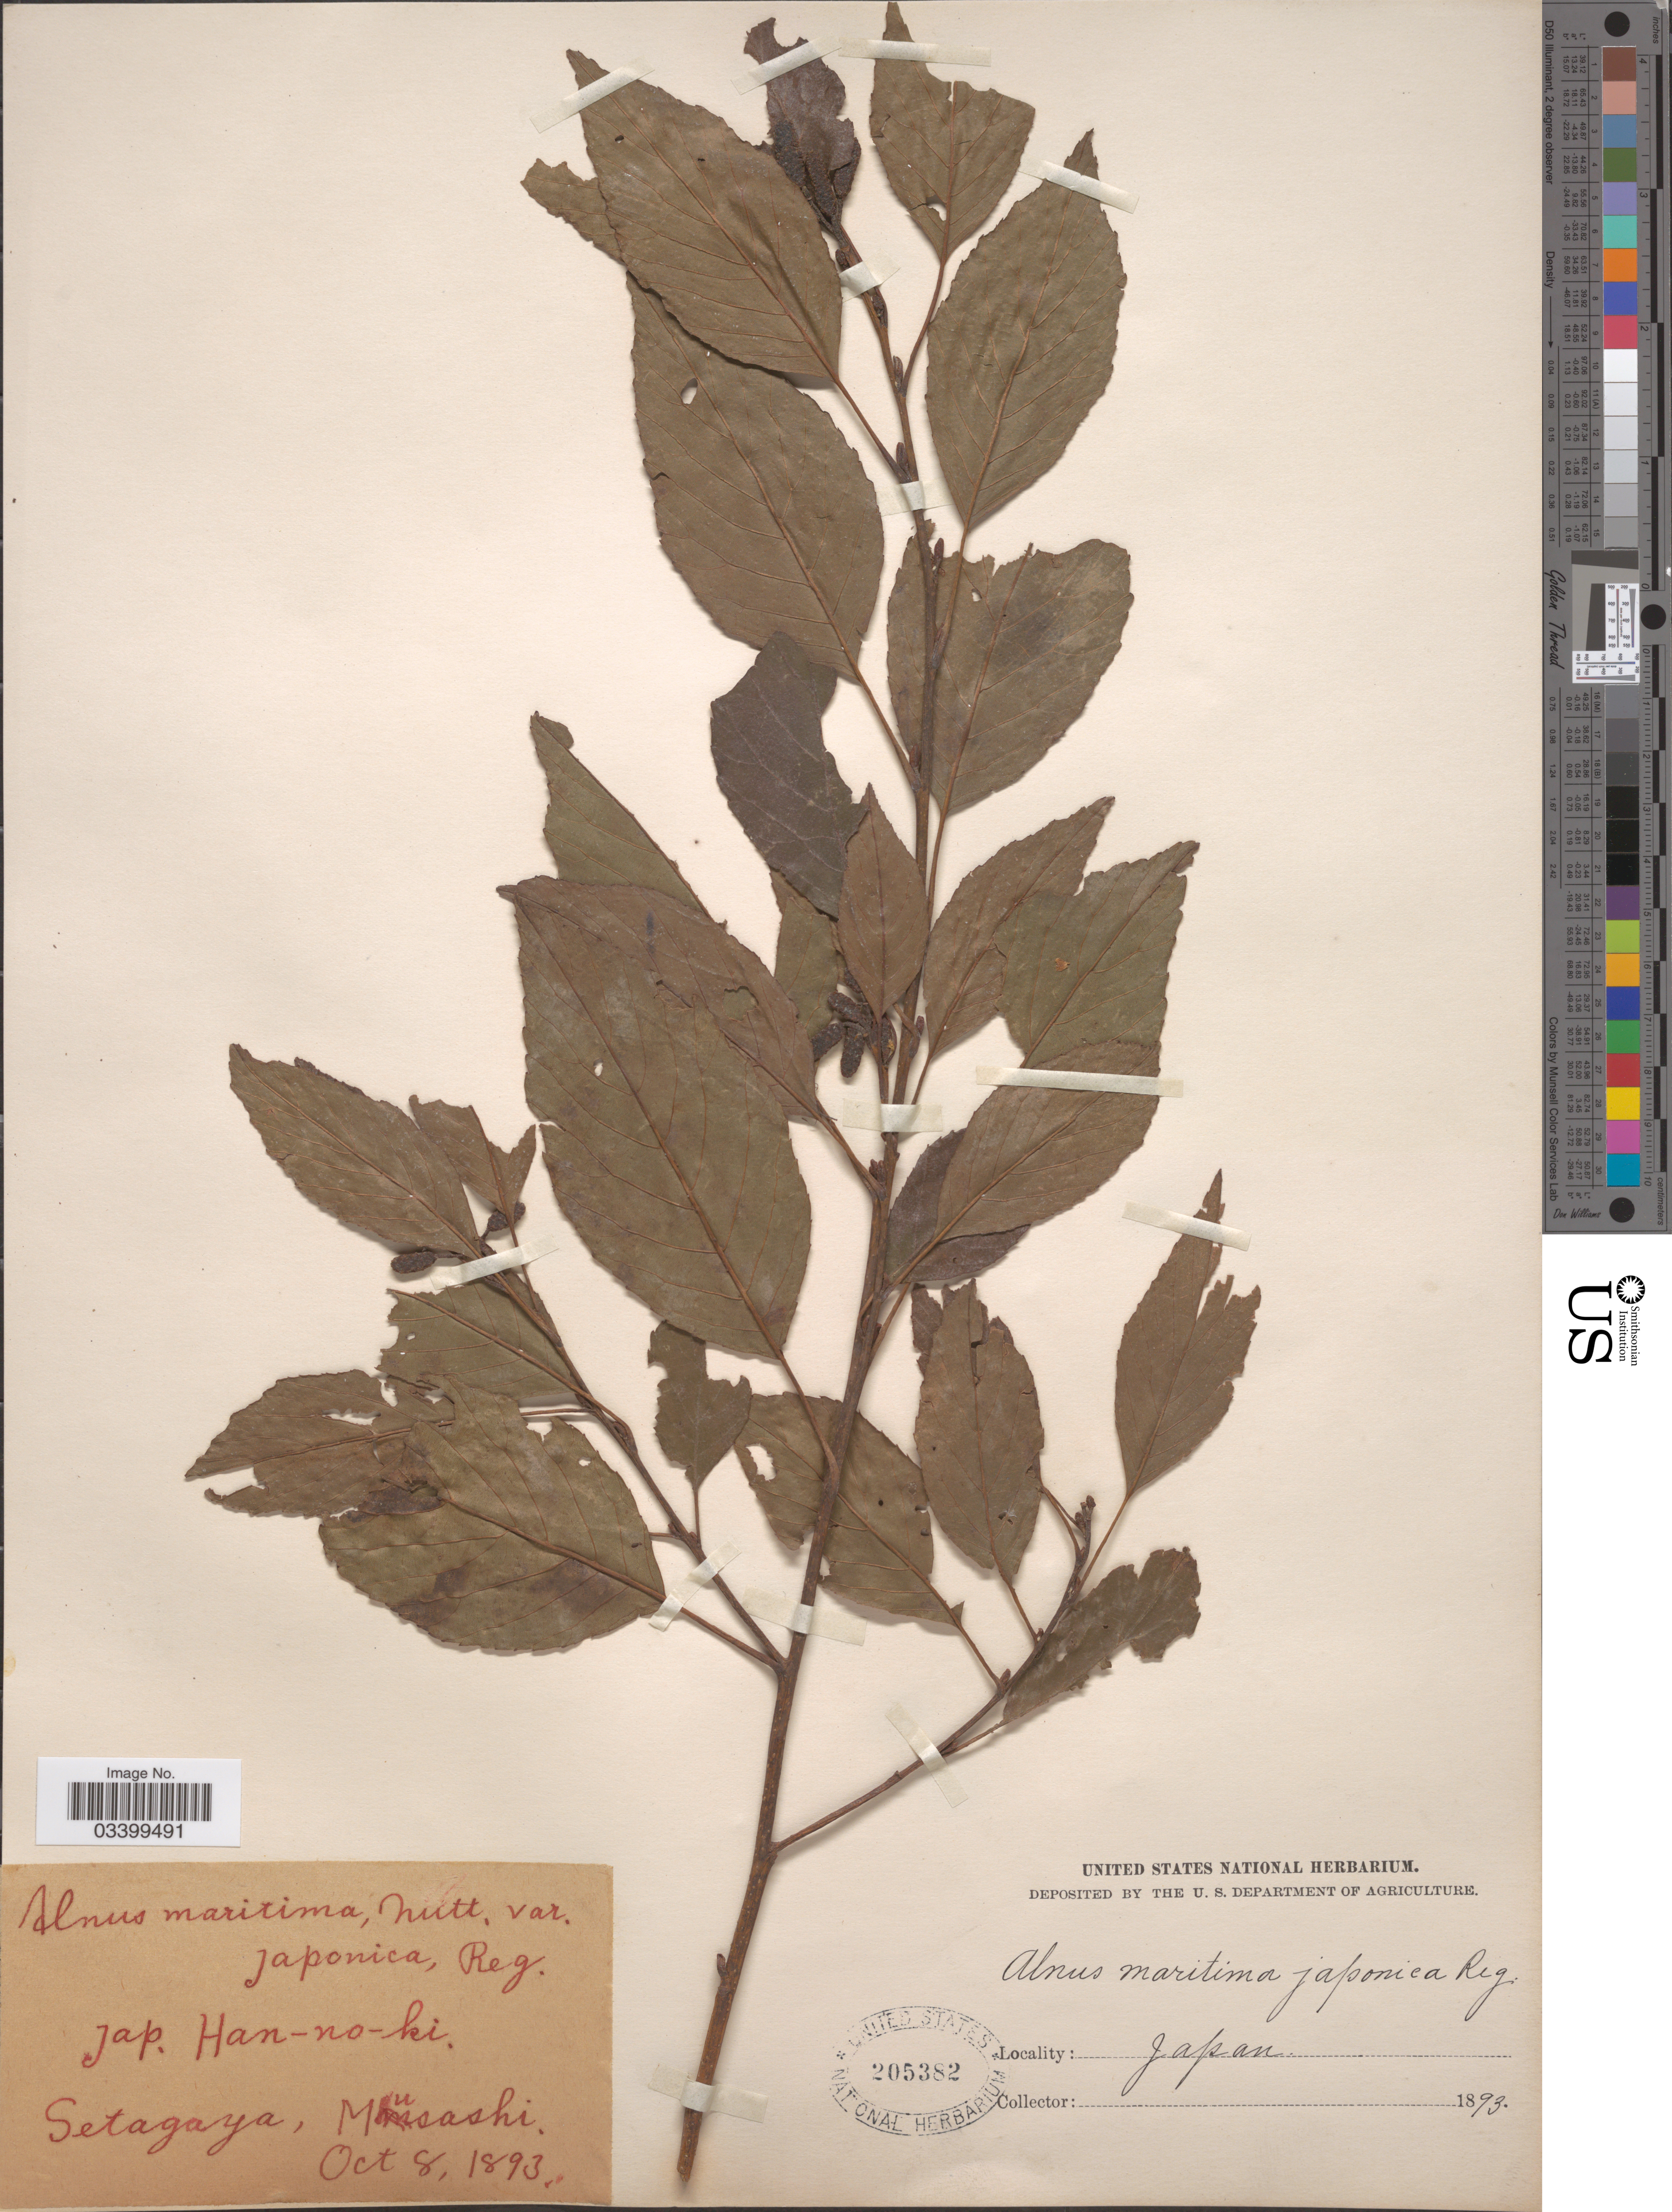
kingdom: Plantae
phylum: Tracheophyta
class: Magnoliopsida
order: Fagales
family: Betulaceae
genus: Alnus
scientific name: Alnus japonica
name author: (Thunb.) Steud.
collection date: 1893-10-08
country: Japan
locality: Setagaya, Musashi.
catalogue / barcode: US 205382